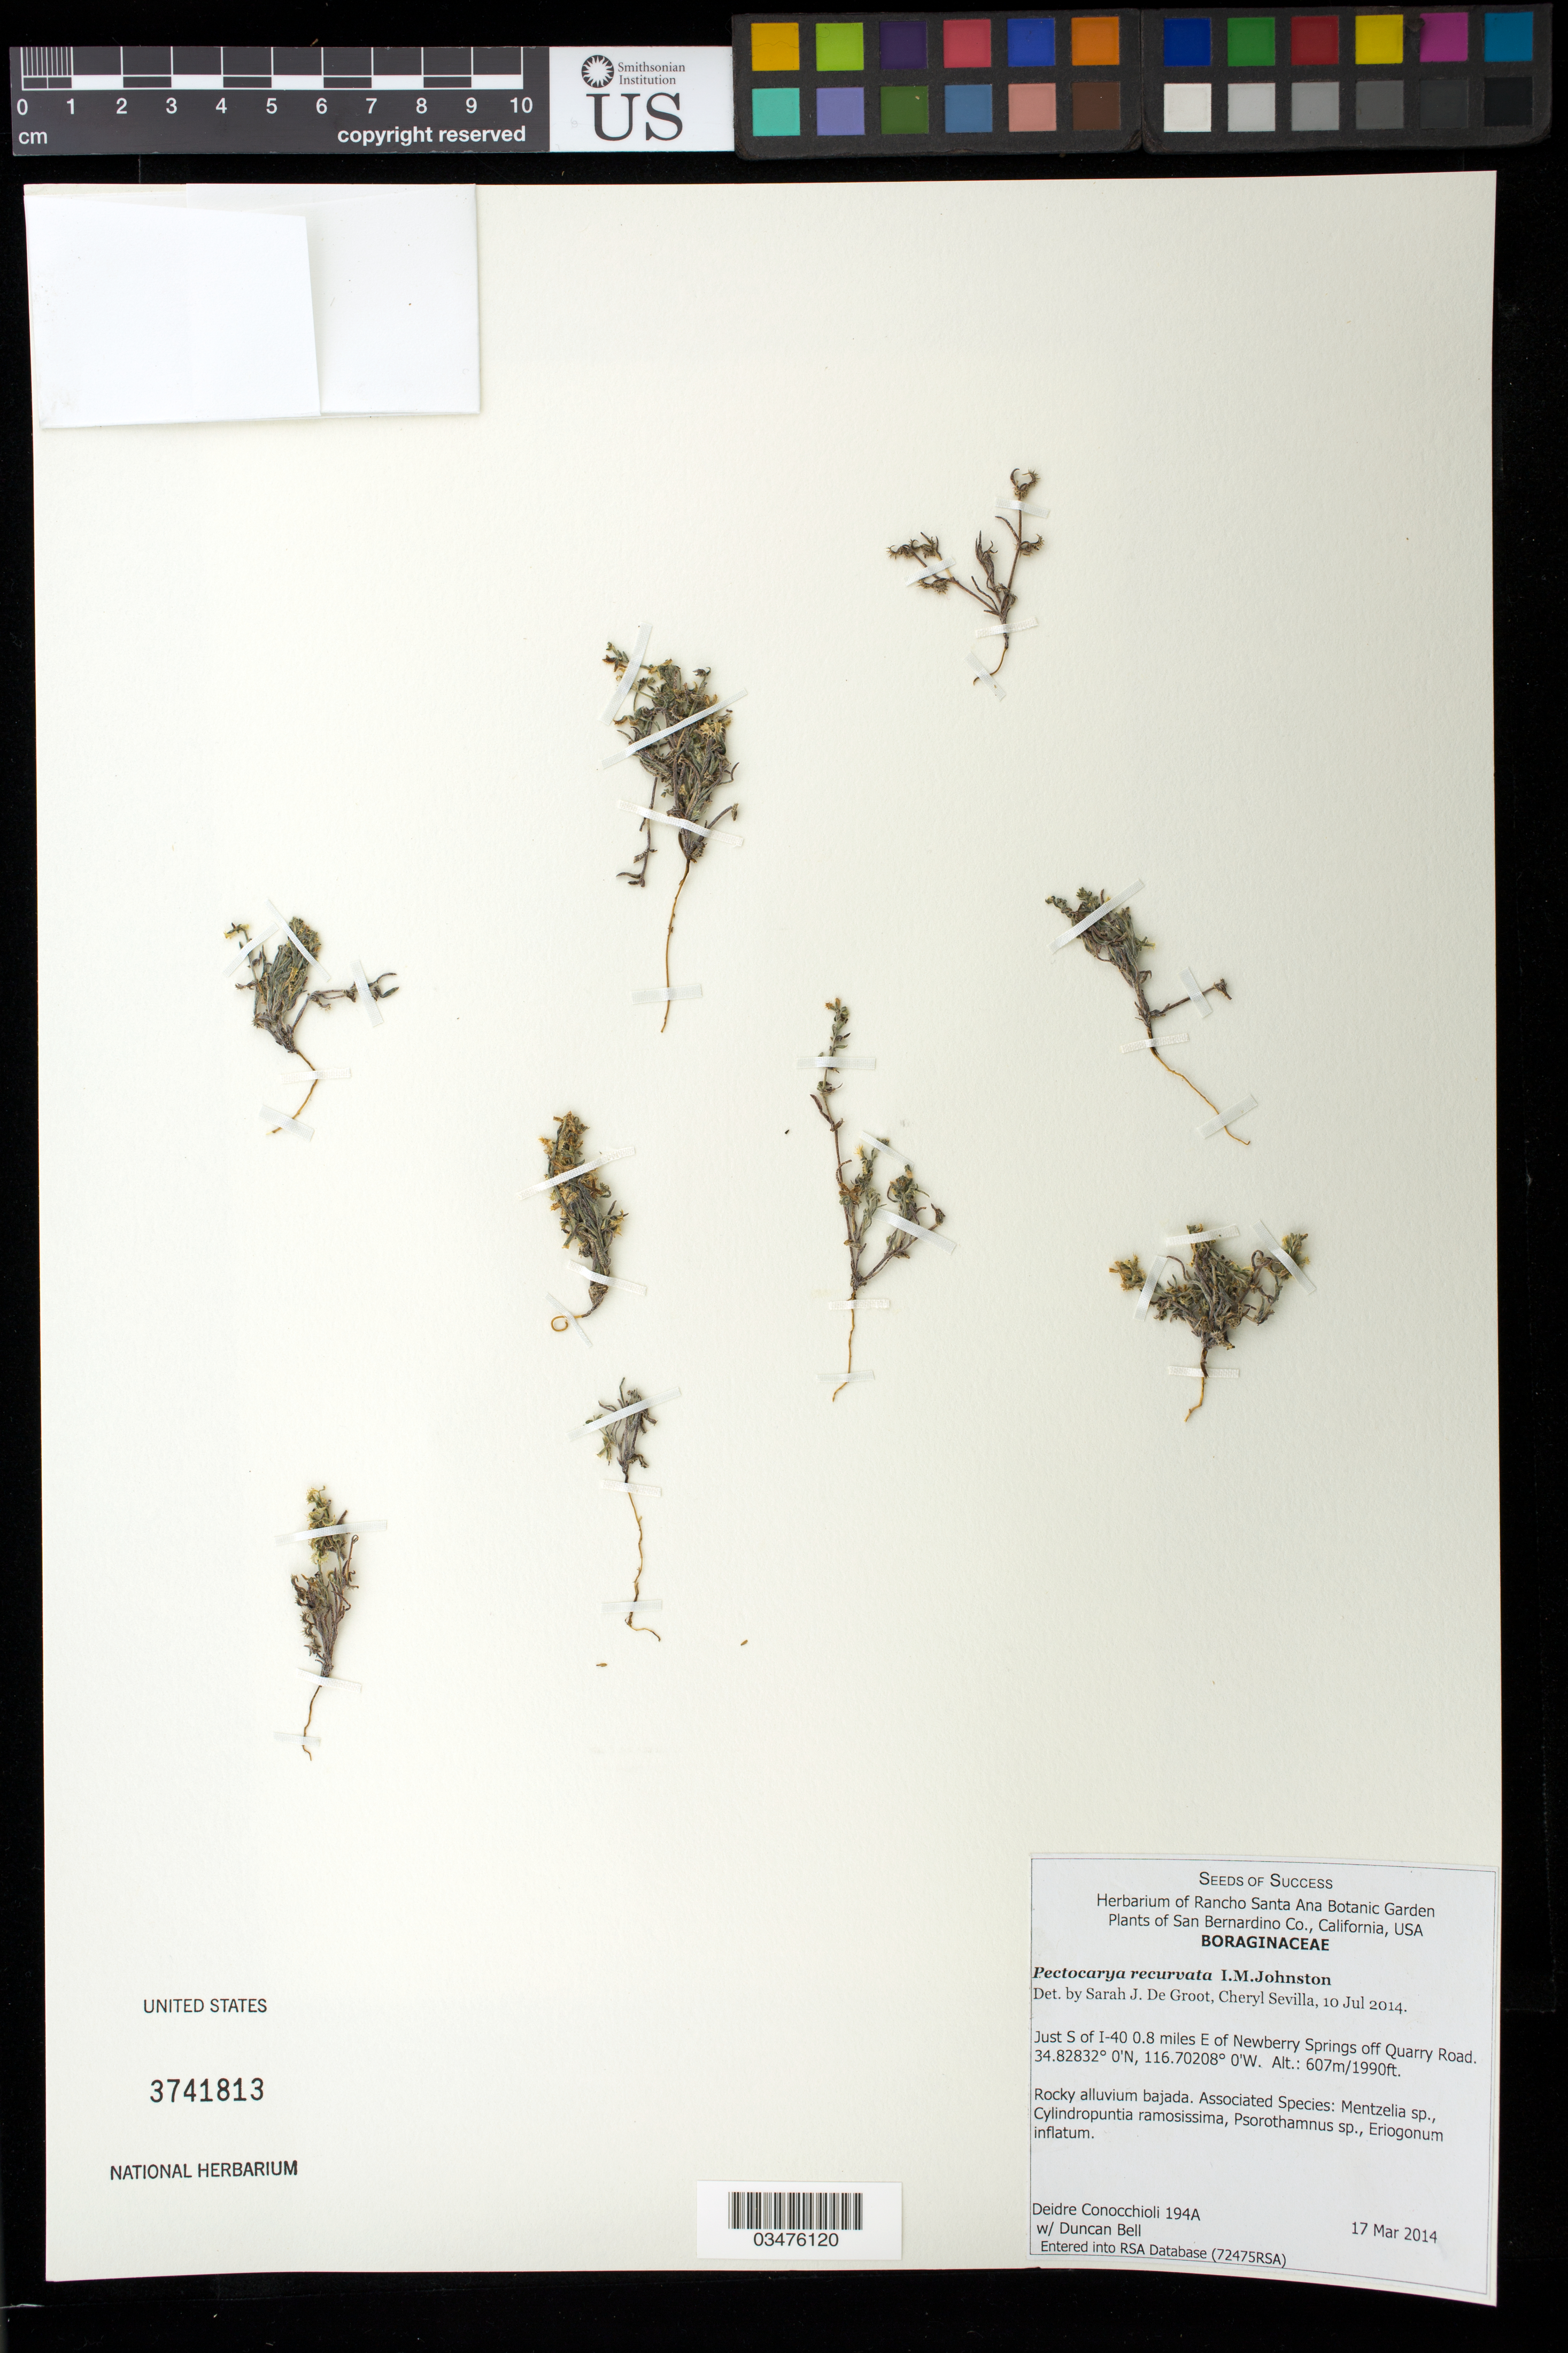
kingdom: Plantae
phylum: Tracheophyta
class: Magnoliopsida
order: Boraginales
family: Boraginaceae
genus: Pectocarya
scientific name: Pectocarya recurvata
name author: I.M. Johnst.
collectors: D. Conocchioli & D. S. Bell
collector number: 194A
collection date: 2014-03-17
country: United States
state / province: California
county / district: San Bernardino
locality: S of I-40 0.8 mi. E of Newberry Springs off Quarry Road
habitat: Rocky alluvium bajada. With Mentzelia sp., Psorothamnus sp, ect.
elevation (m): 607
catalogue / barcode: US 3741813